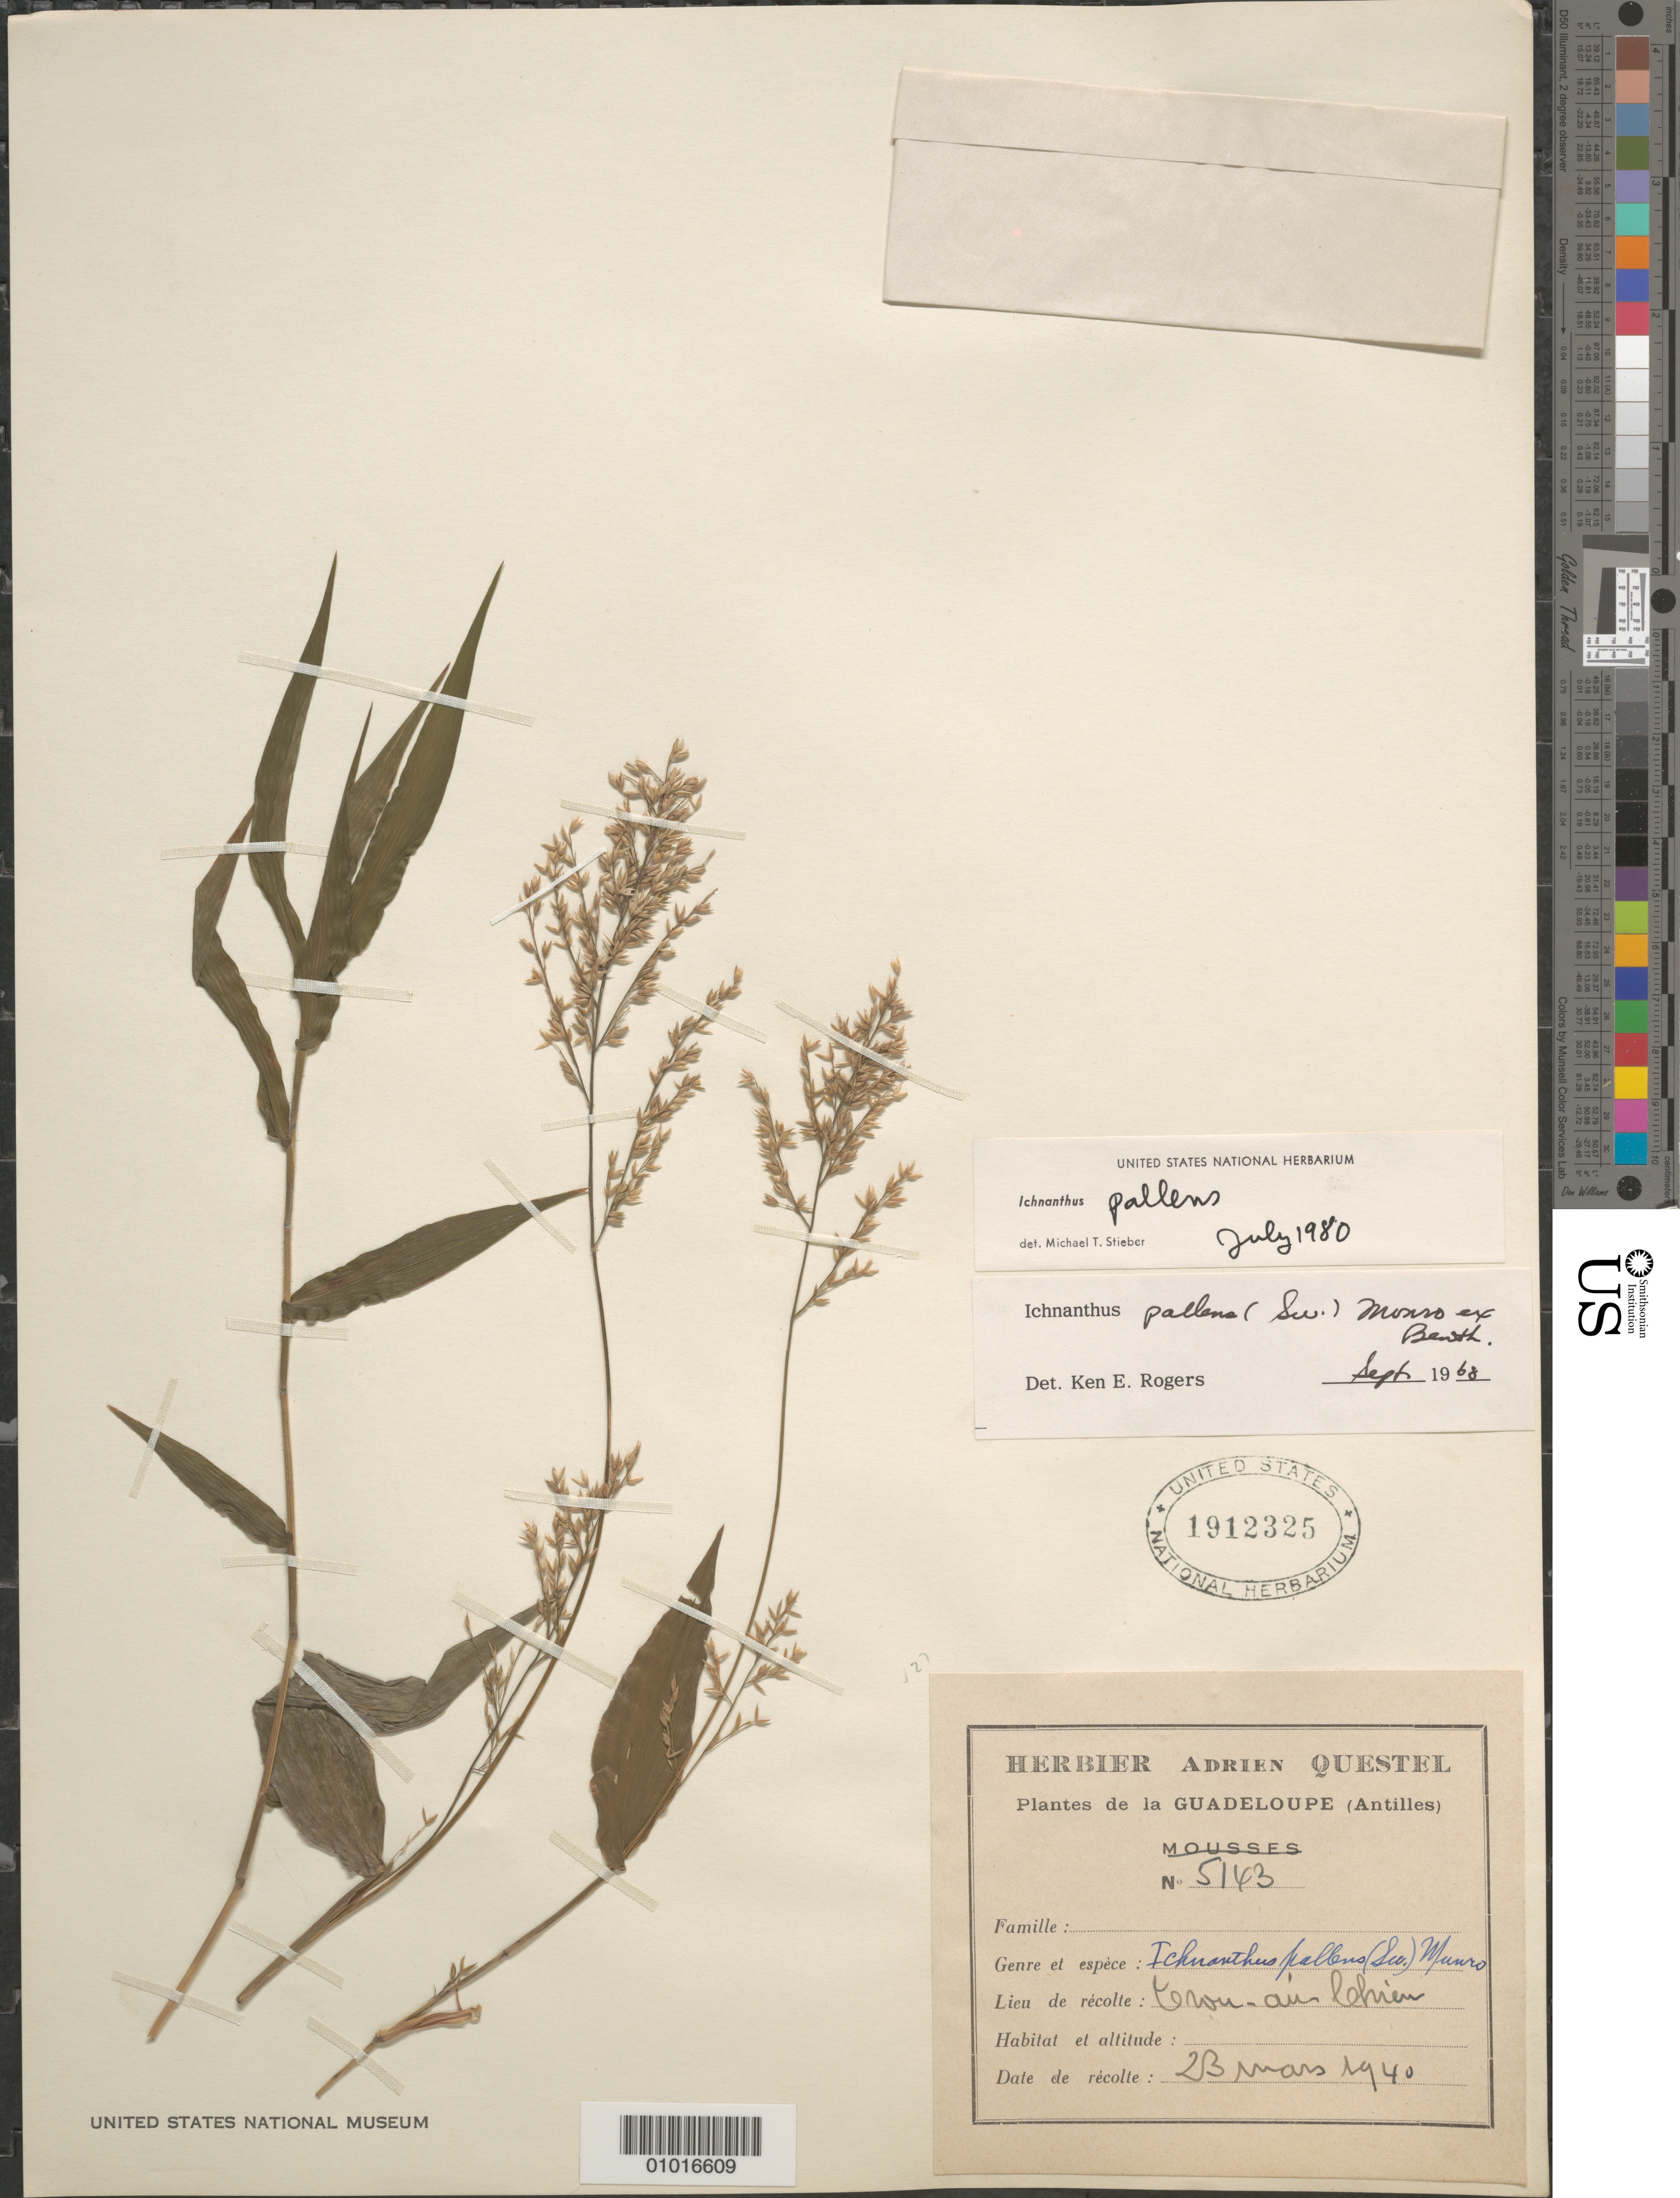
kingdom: Plantae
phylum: Tracheophyta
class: Liliopsida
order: Poales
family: Poaceae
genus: Ichnanthus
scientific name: Ichnanthus pallens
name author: (Sw.) Munro ex Benth.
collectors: A. Questel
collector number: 5143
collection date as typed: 23 Mar 1940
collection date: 1940-03-23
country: Guadeloupe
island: Basse Terre [Guadeloupe]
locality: Tenu-au chein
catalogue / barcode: US 1912325